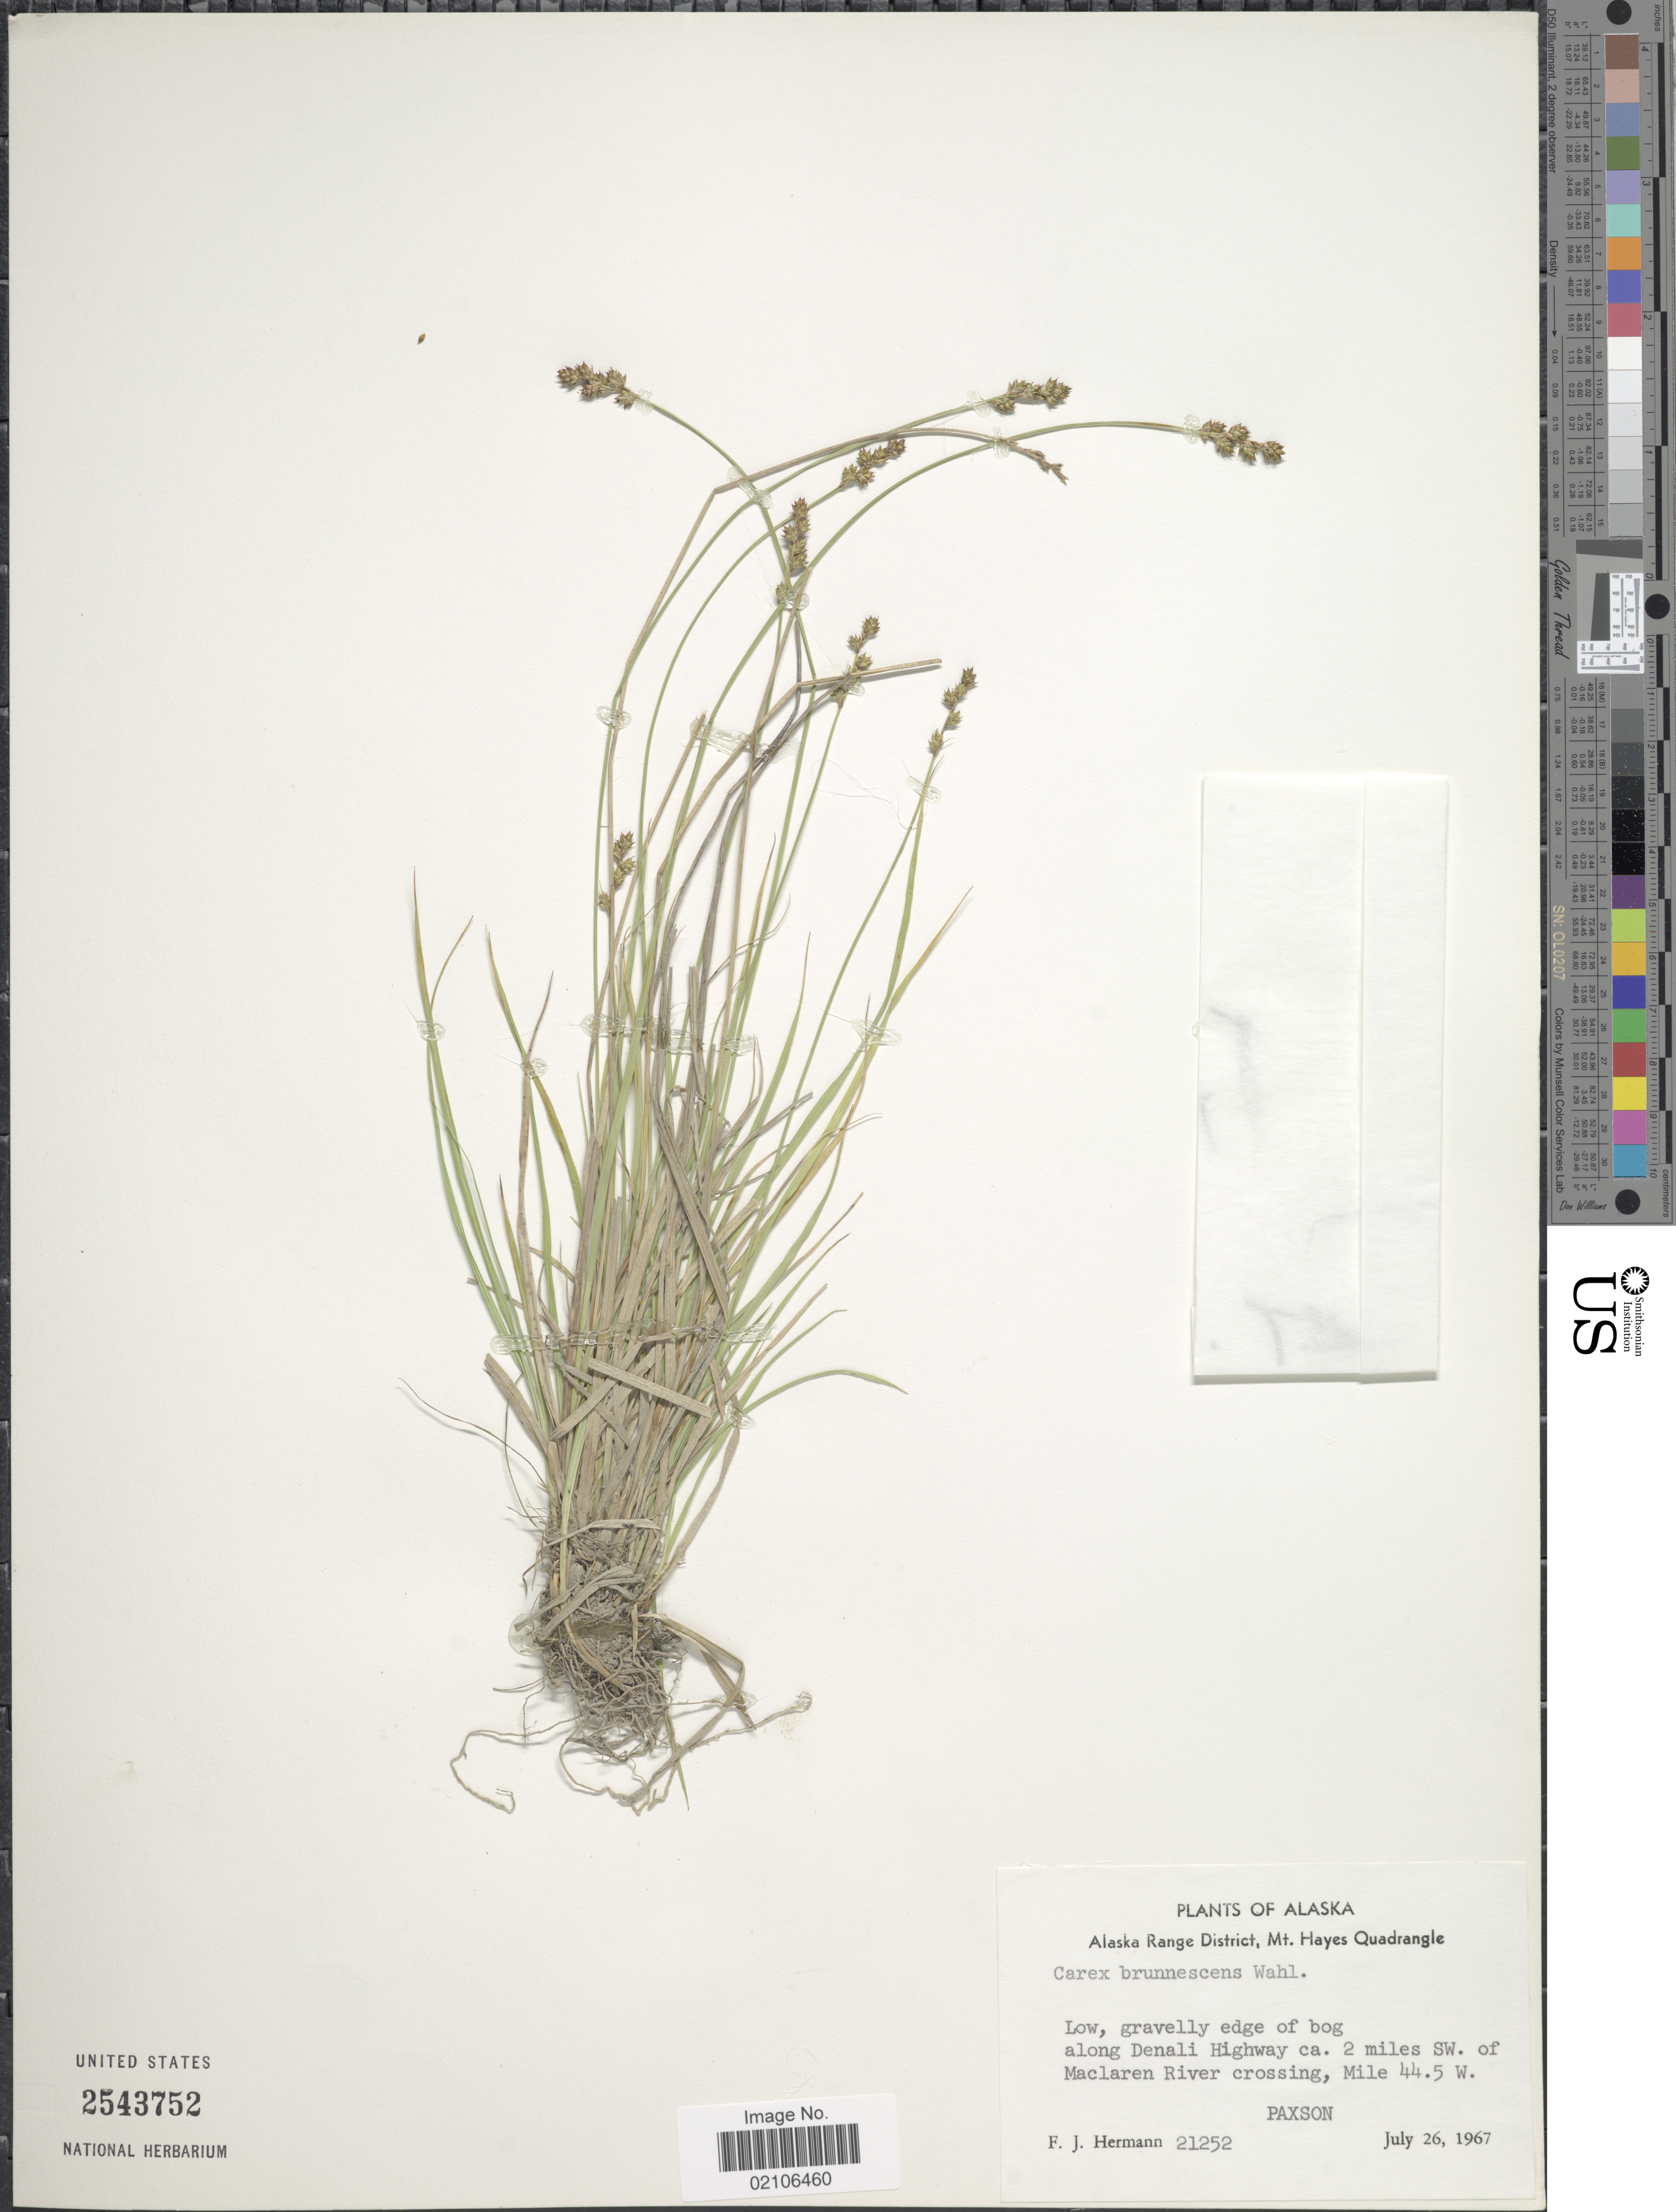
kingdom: Plantae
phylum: Tracheophyta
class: Liliopsida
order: Poales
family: Cyperaceae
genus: Carex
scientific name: Carex brunnescens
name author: (Pers.) Poir.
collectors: F. J. Hermann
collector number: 21252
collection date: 1967-07-26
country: United States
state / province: Alaska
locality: Alaska Range District, Mt. Hayes Quadrangle, Low, gravelly edge of bog along Denali Highway ca. 2 miles SW. of Maclaren River crossing, Mile 44.5 W., Paxson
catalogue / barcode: US 2543752